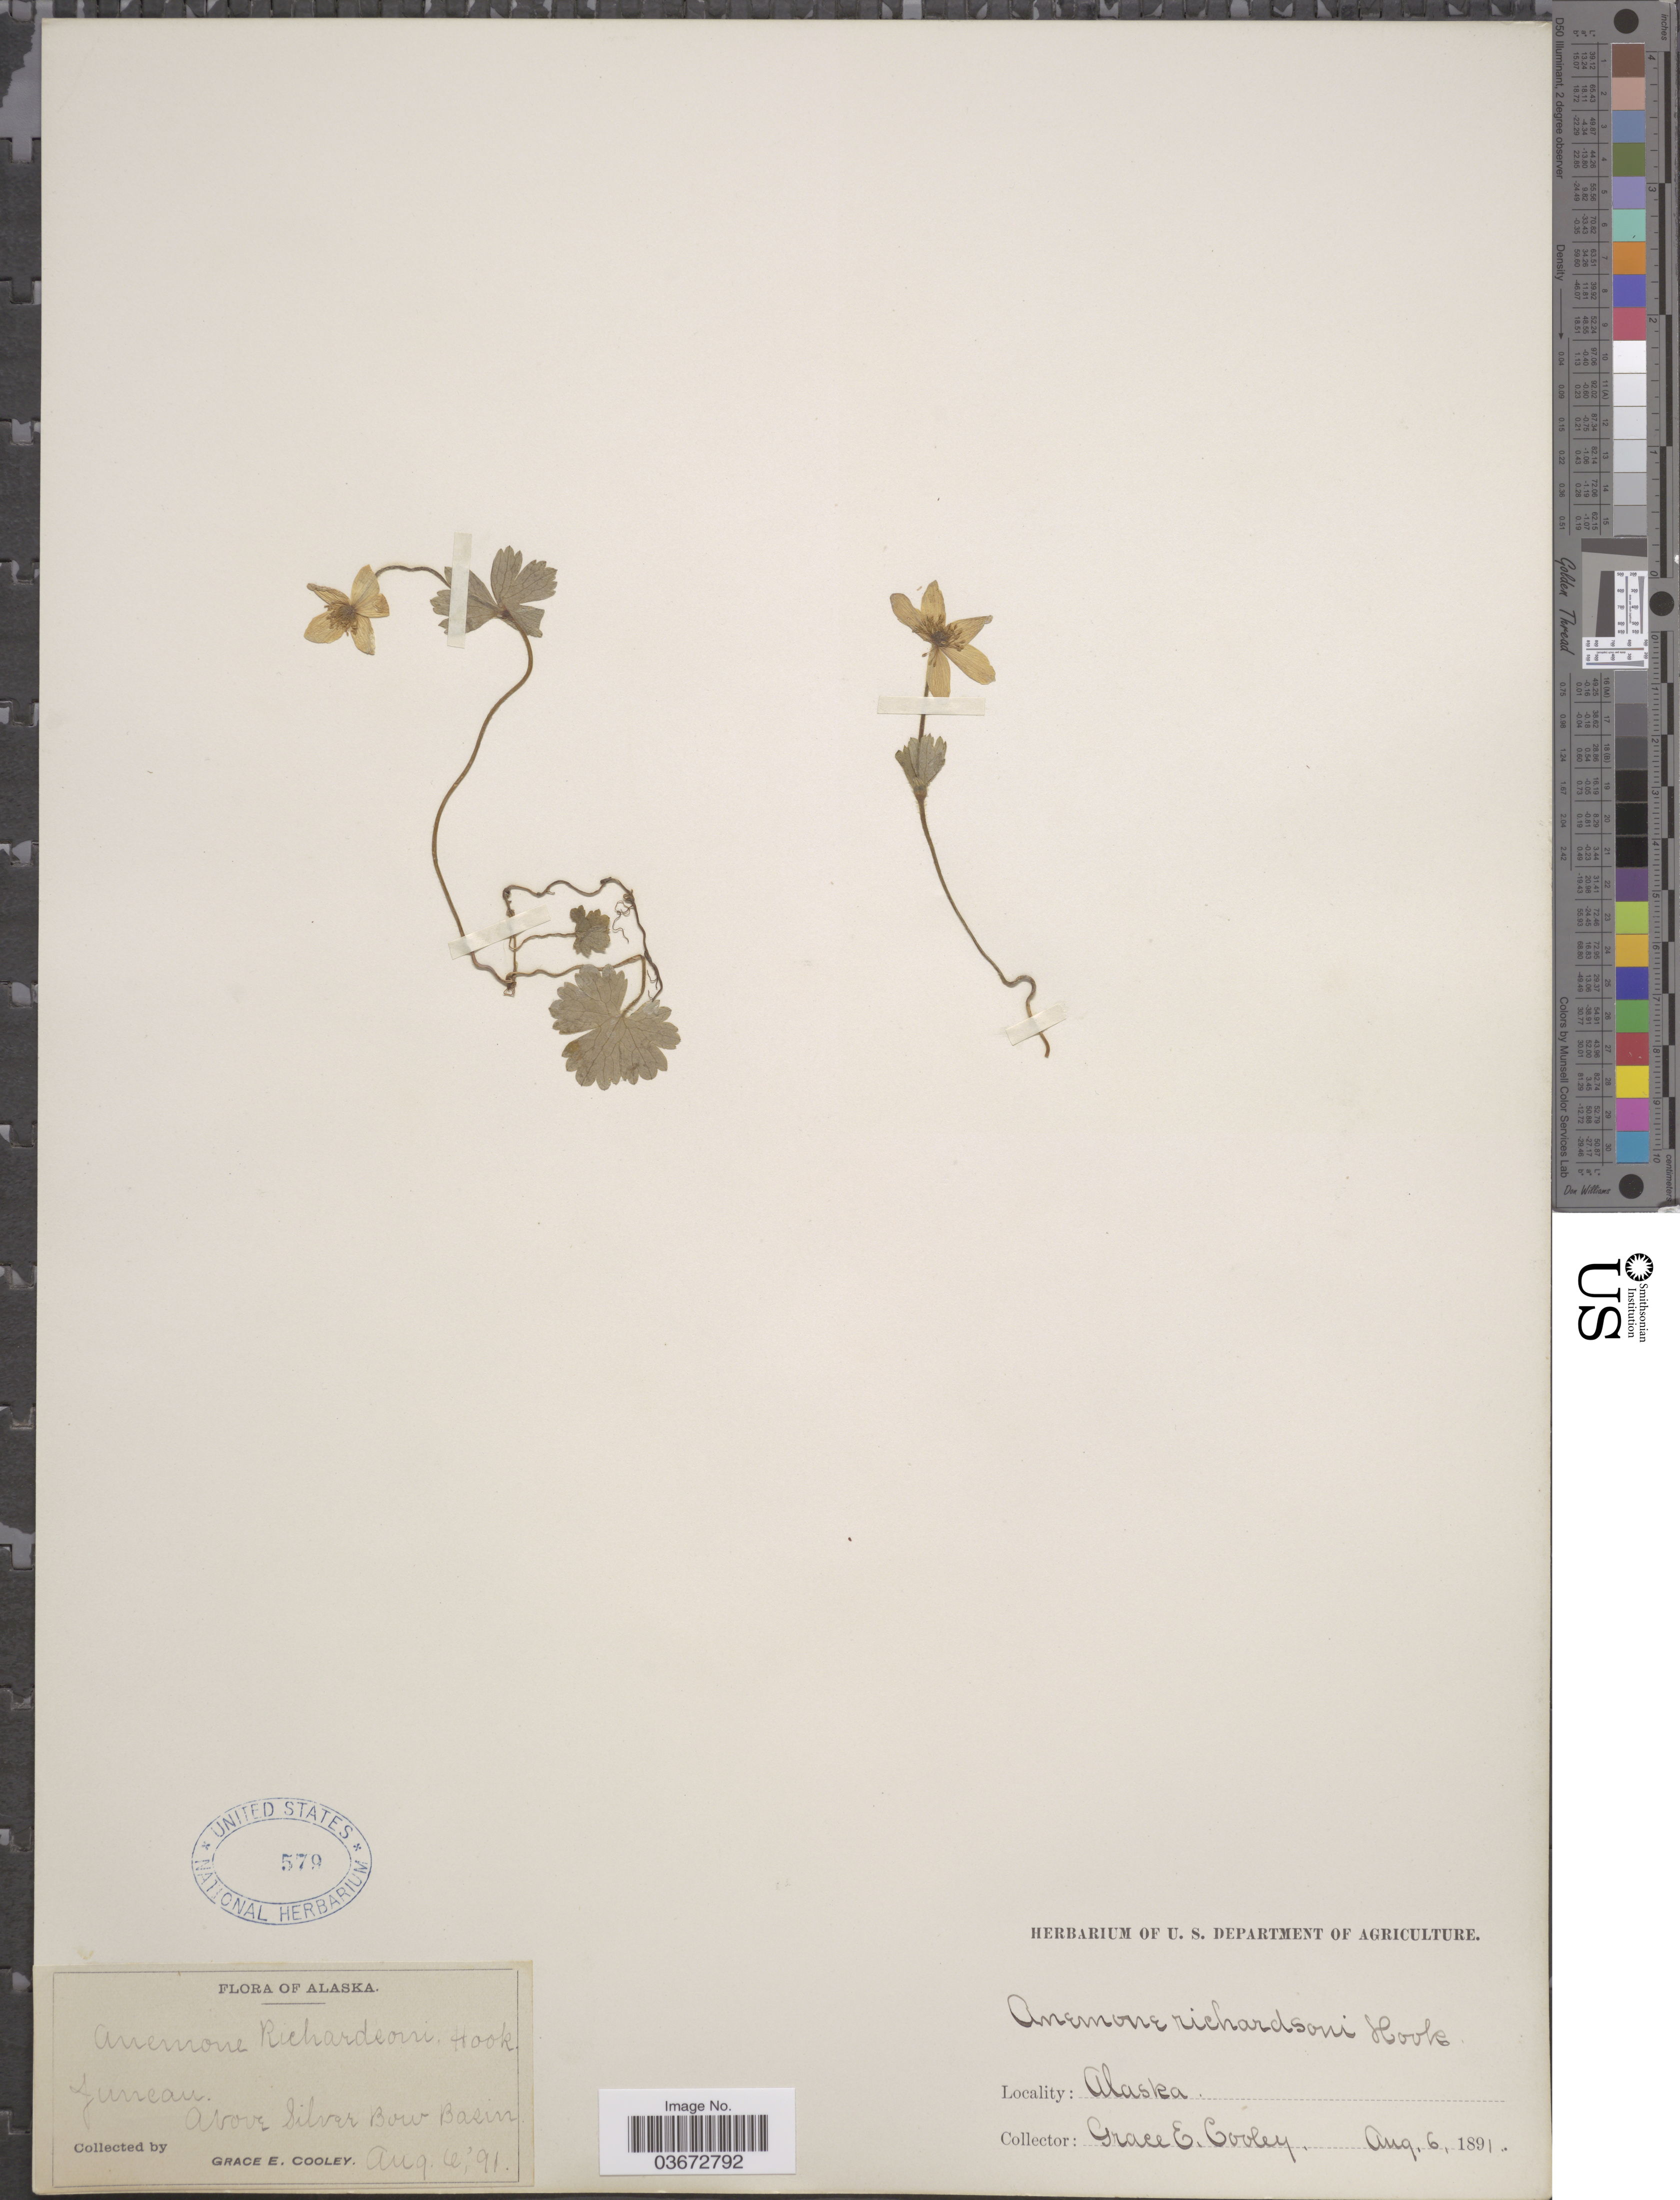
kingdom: Plantae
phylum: Tracheophyta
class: Magnoliopsida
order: Ranunculales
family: Ranunculaceae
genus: Anemone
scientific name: Anemone richardsonii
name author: Hook.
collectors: G. E. Cooley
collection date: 1891-08-06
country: United States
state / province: Alaska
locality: Juneau. Above Silver Bow Basin.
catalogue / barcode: US 579